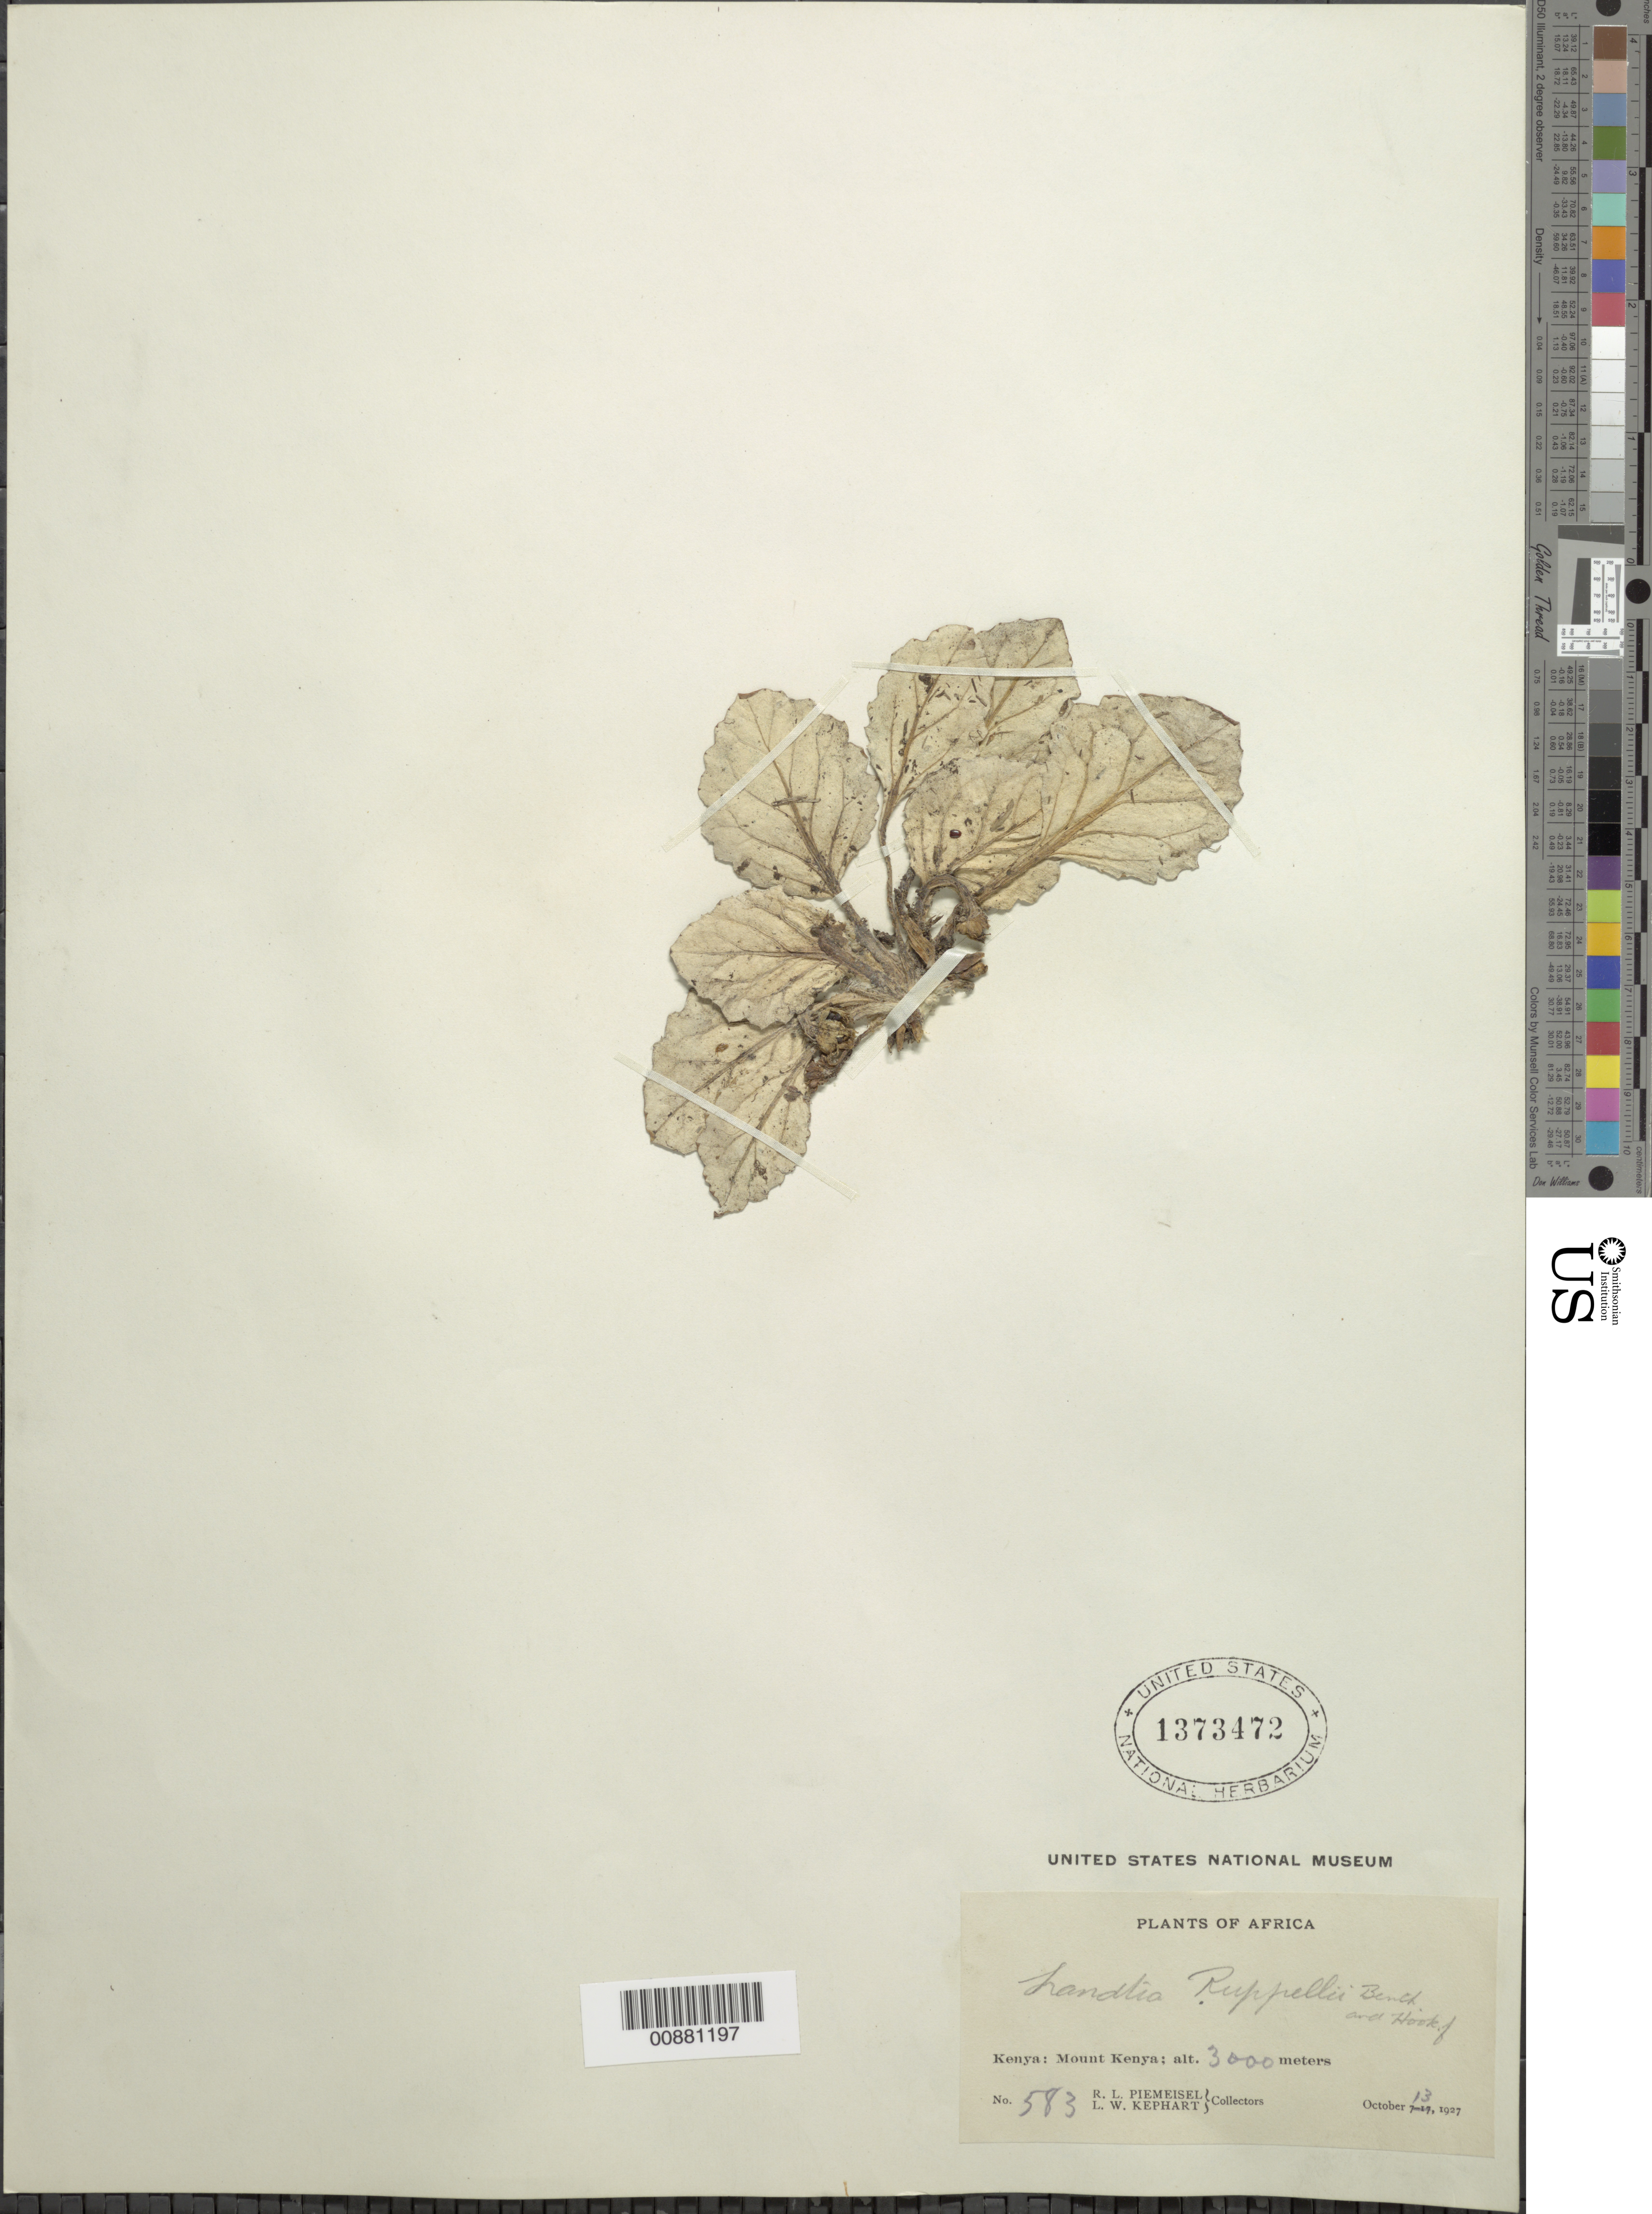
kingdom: Plantae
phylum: Tracheophyta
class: Magnoliopsida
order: Asterales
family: Asteraceae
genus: Haplocarpha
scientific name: Haplocarpha rueppelii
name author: (Sch. Bip.) Beauverd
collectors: R. Piemeisel & L. W. Kephart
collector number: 583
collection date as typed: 13 October 1927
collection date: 1927-10-13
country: Kenya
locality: Mount Kenya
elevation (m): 3000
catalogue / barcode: US 1373472